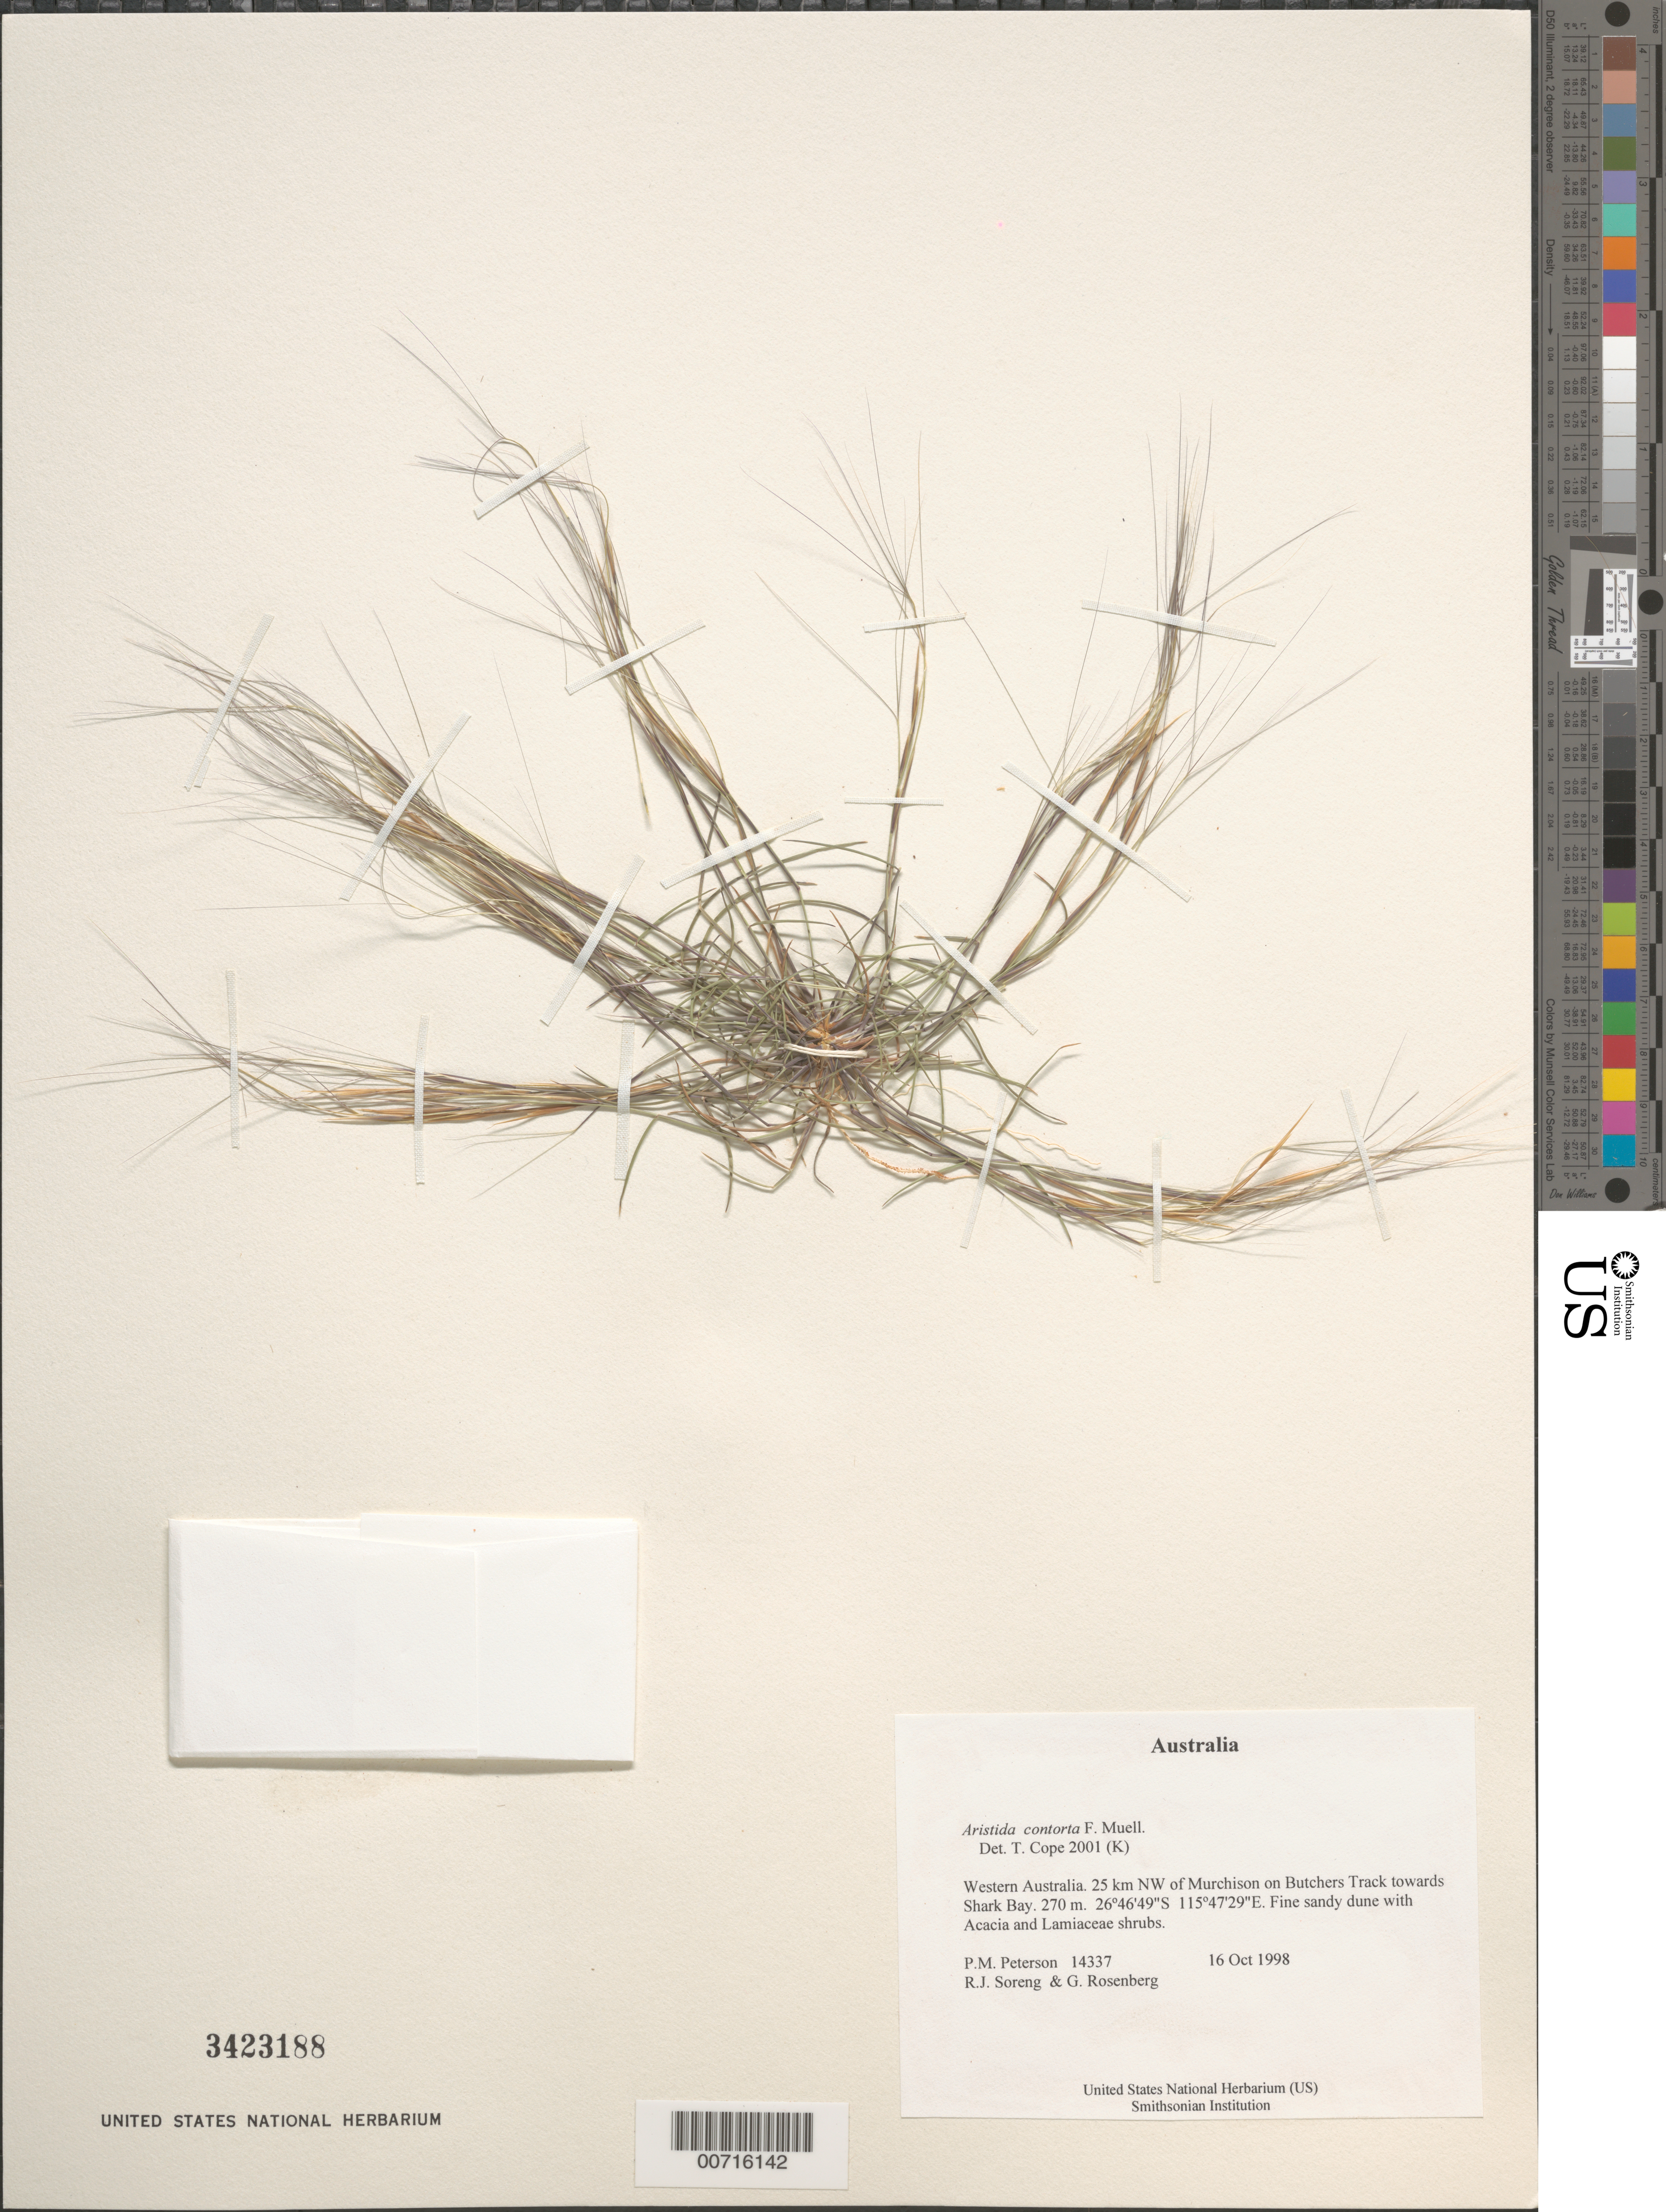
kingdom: Plantae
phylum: Tracheophyta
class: Liliopsida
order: Poales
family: Poaceae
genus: Aristida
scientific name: Aristida contorta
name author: F. Muell.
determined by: Cope, T. A.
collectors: P. M. Peterson, R. J. Soreng & G. Rosenberg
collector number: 14337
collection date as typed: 16 Oct 1998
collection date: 1998-10-16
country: Australia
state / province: Western Australia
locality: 25 km NW of Murchison on Butchers Track towards Shark Bay.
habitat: Fine sandy dune with Acacia and Lamiaceae shrubs.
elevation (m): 270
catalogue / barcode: US 3423188